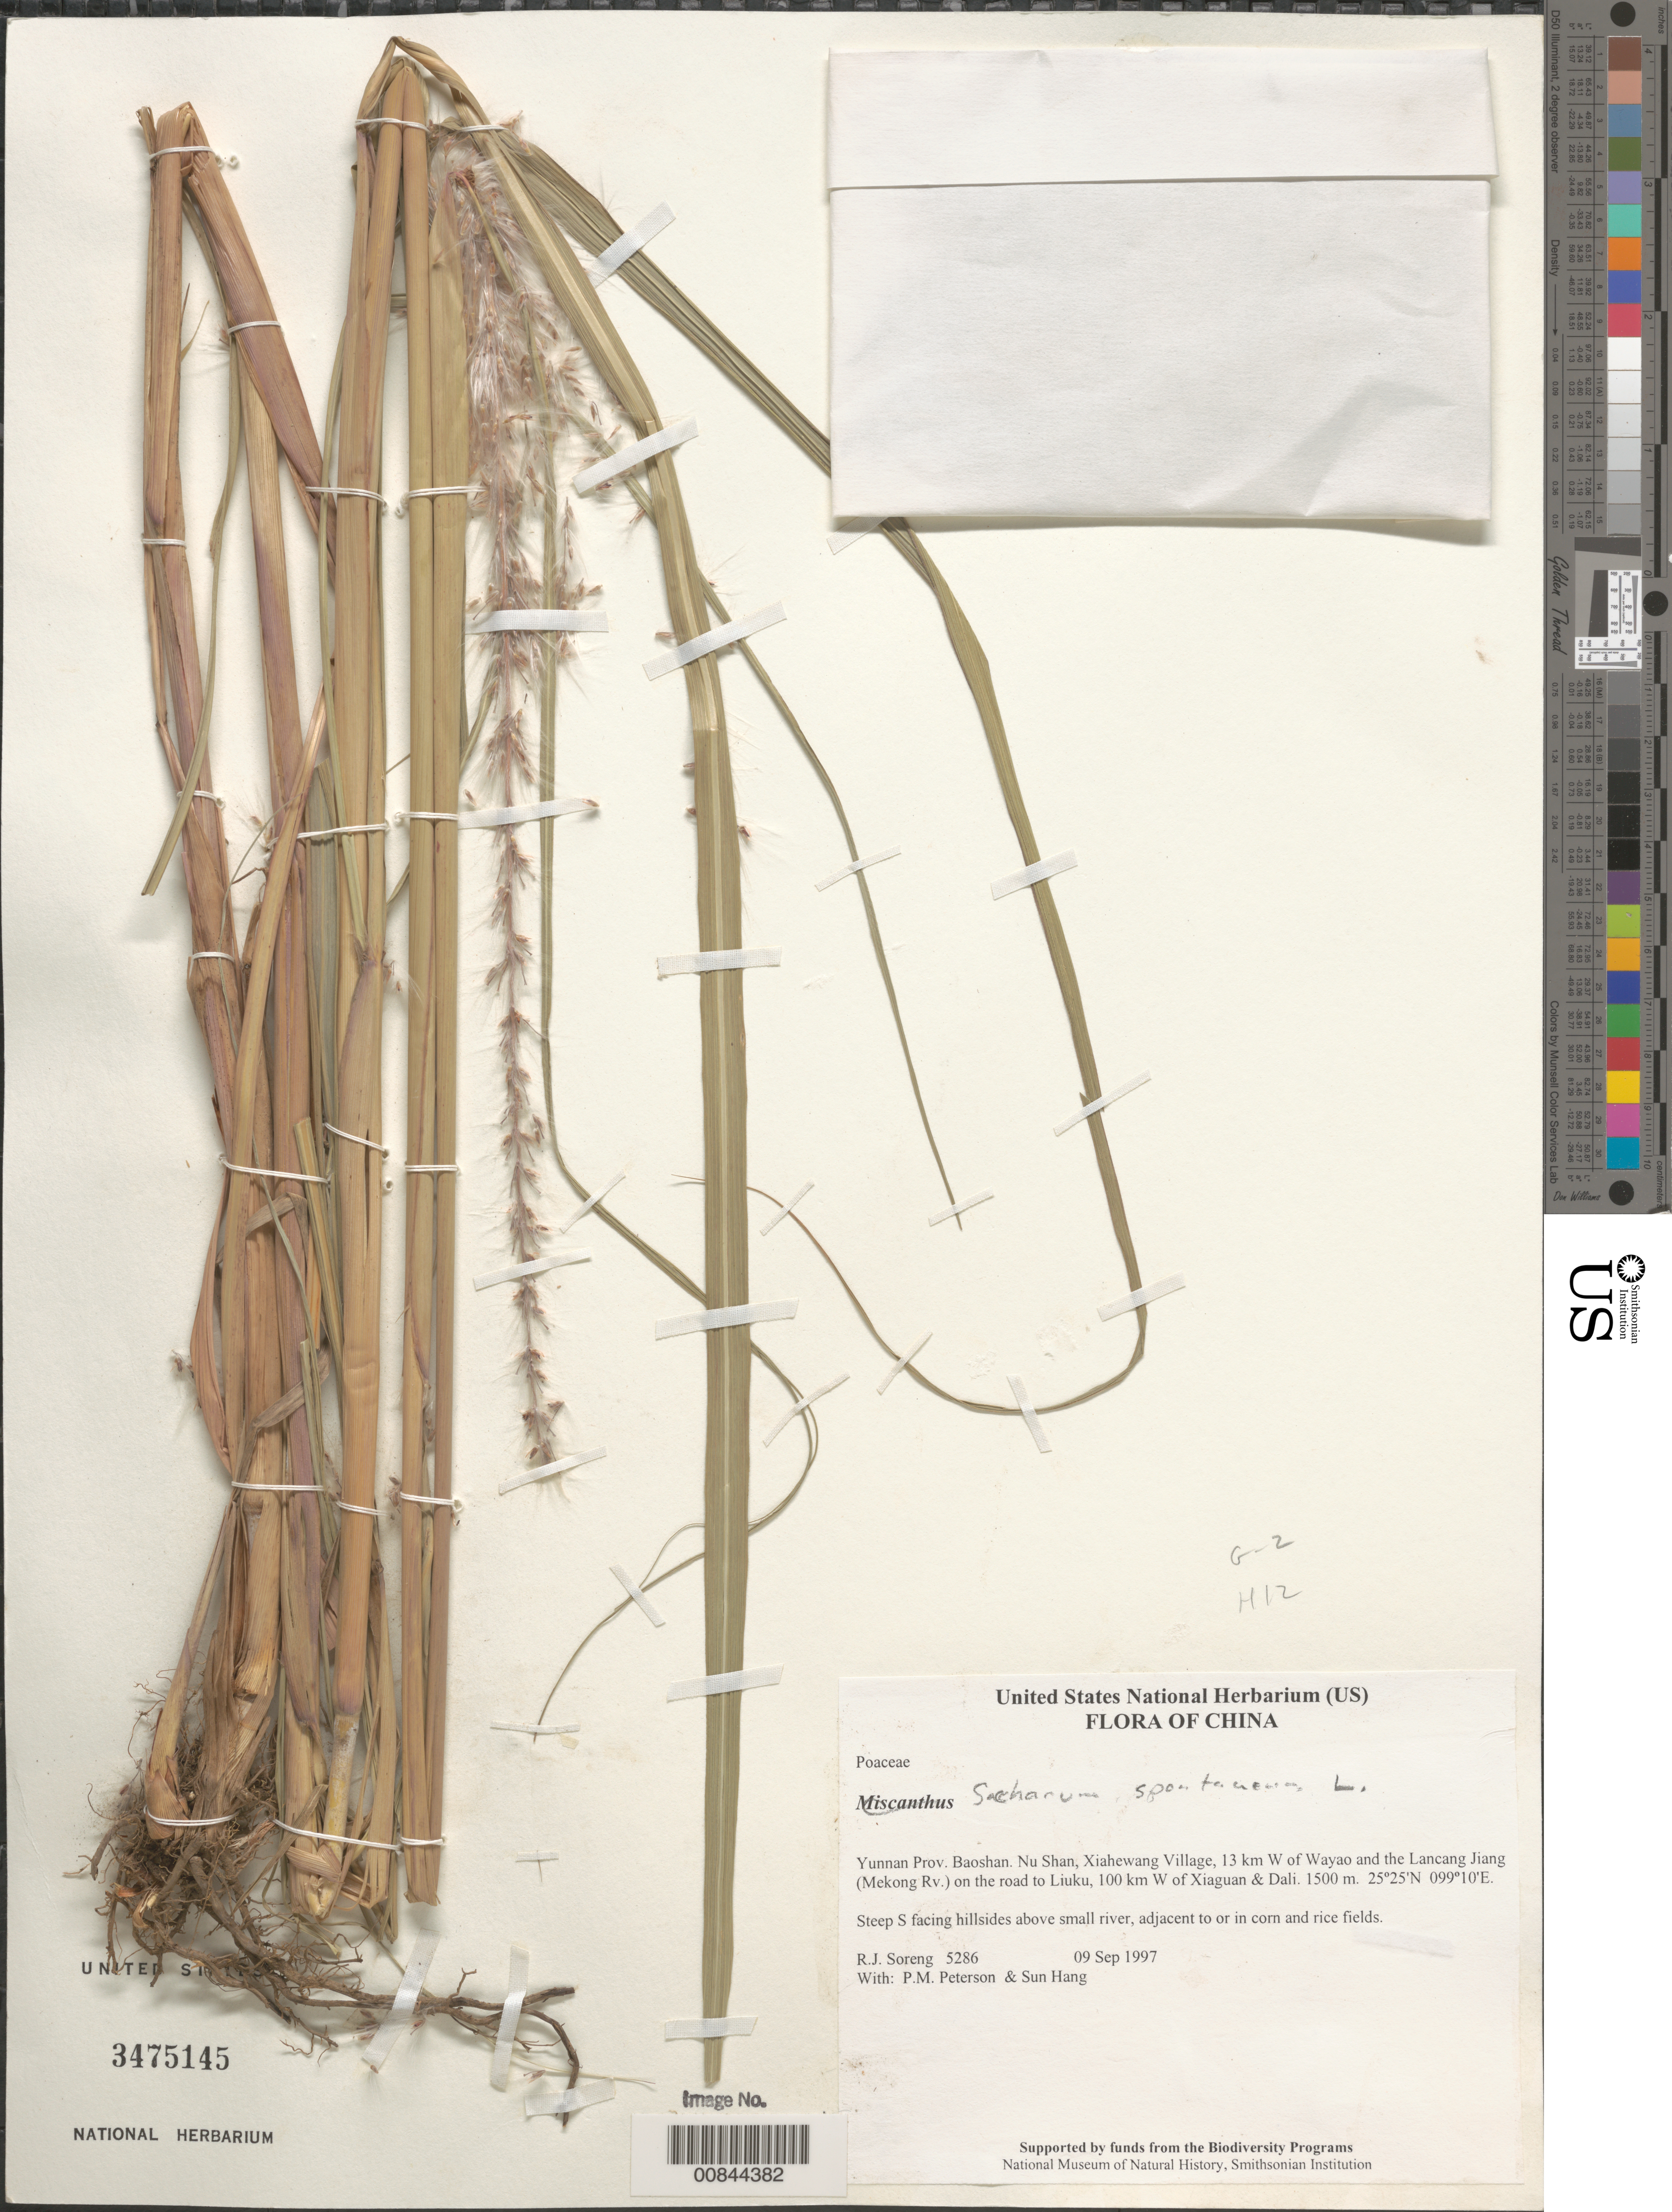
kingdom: Plantae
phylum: Tracheophyta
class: Liliopsida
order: Poales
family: Poaceae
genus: Saccharum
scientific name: Saccharum spontaneum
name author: L.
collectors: R. J. Soreng, P. M. Peterson & Sun Hang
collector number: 5286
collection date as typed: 09 Sep 1997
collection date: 1997-09-09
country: China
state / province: Yunnan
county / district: Baoshan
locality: Nu Shan, Xiahewang Village, 13 km W of Wayao and the Lancang Jiang (Mekong Rv.) on the road to Liuku, 100 km W of Xiaguan & Dali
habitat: Steep S facing hillsides above small river, adjacent to or in corn and rice fields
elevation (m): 1500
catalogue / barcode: US 3475145